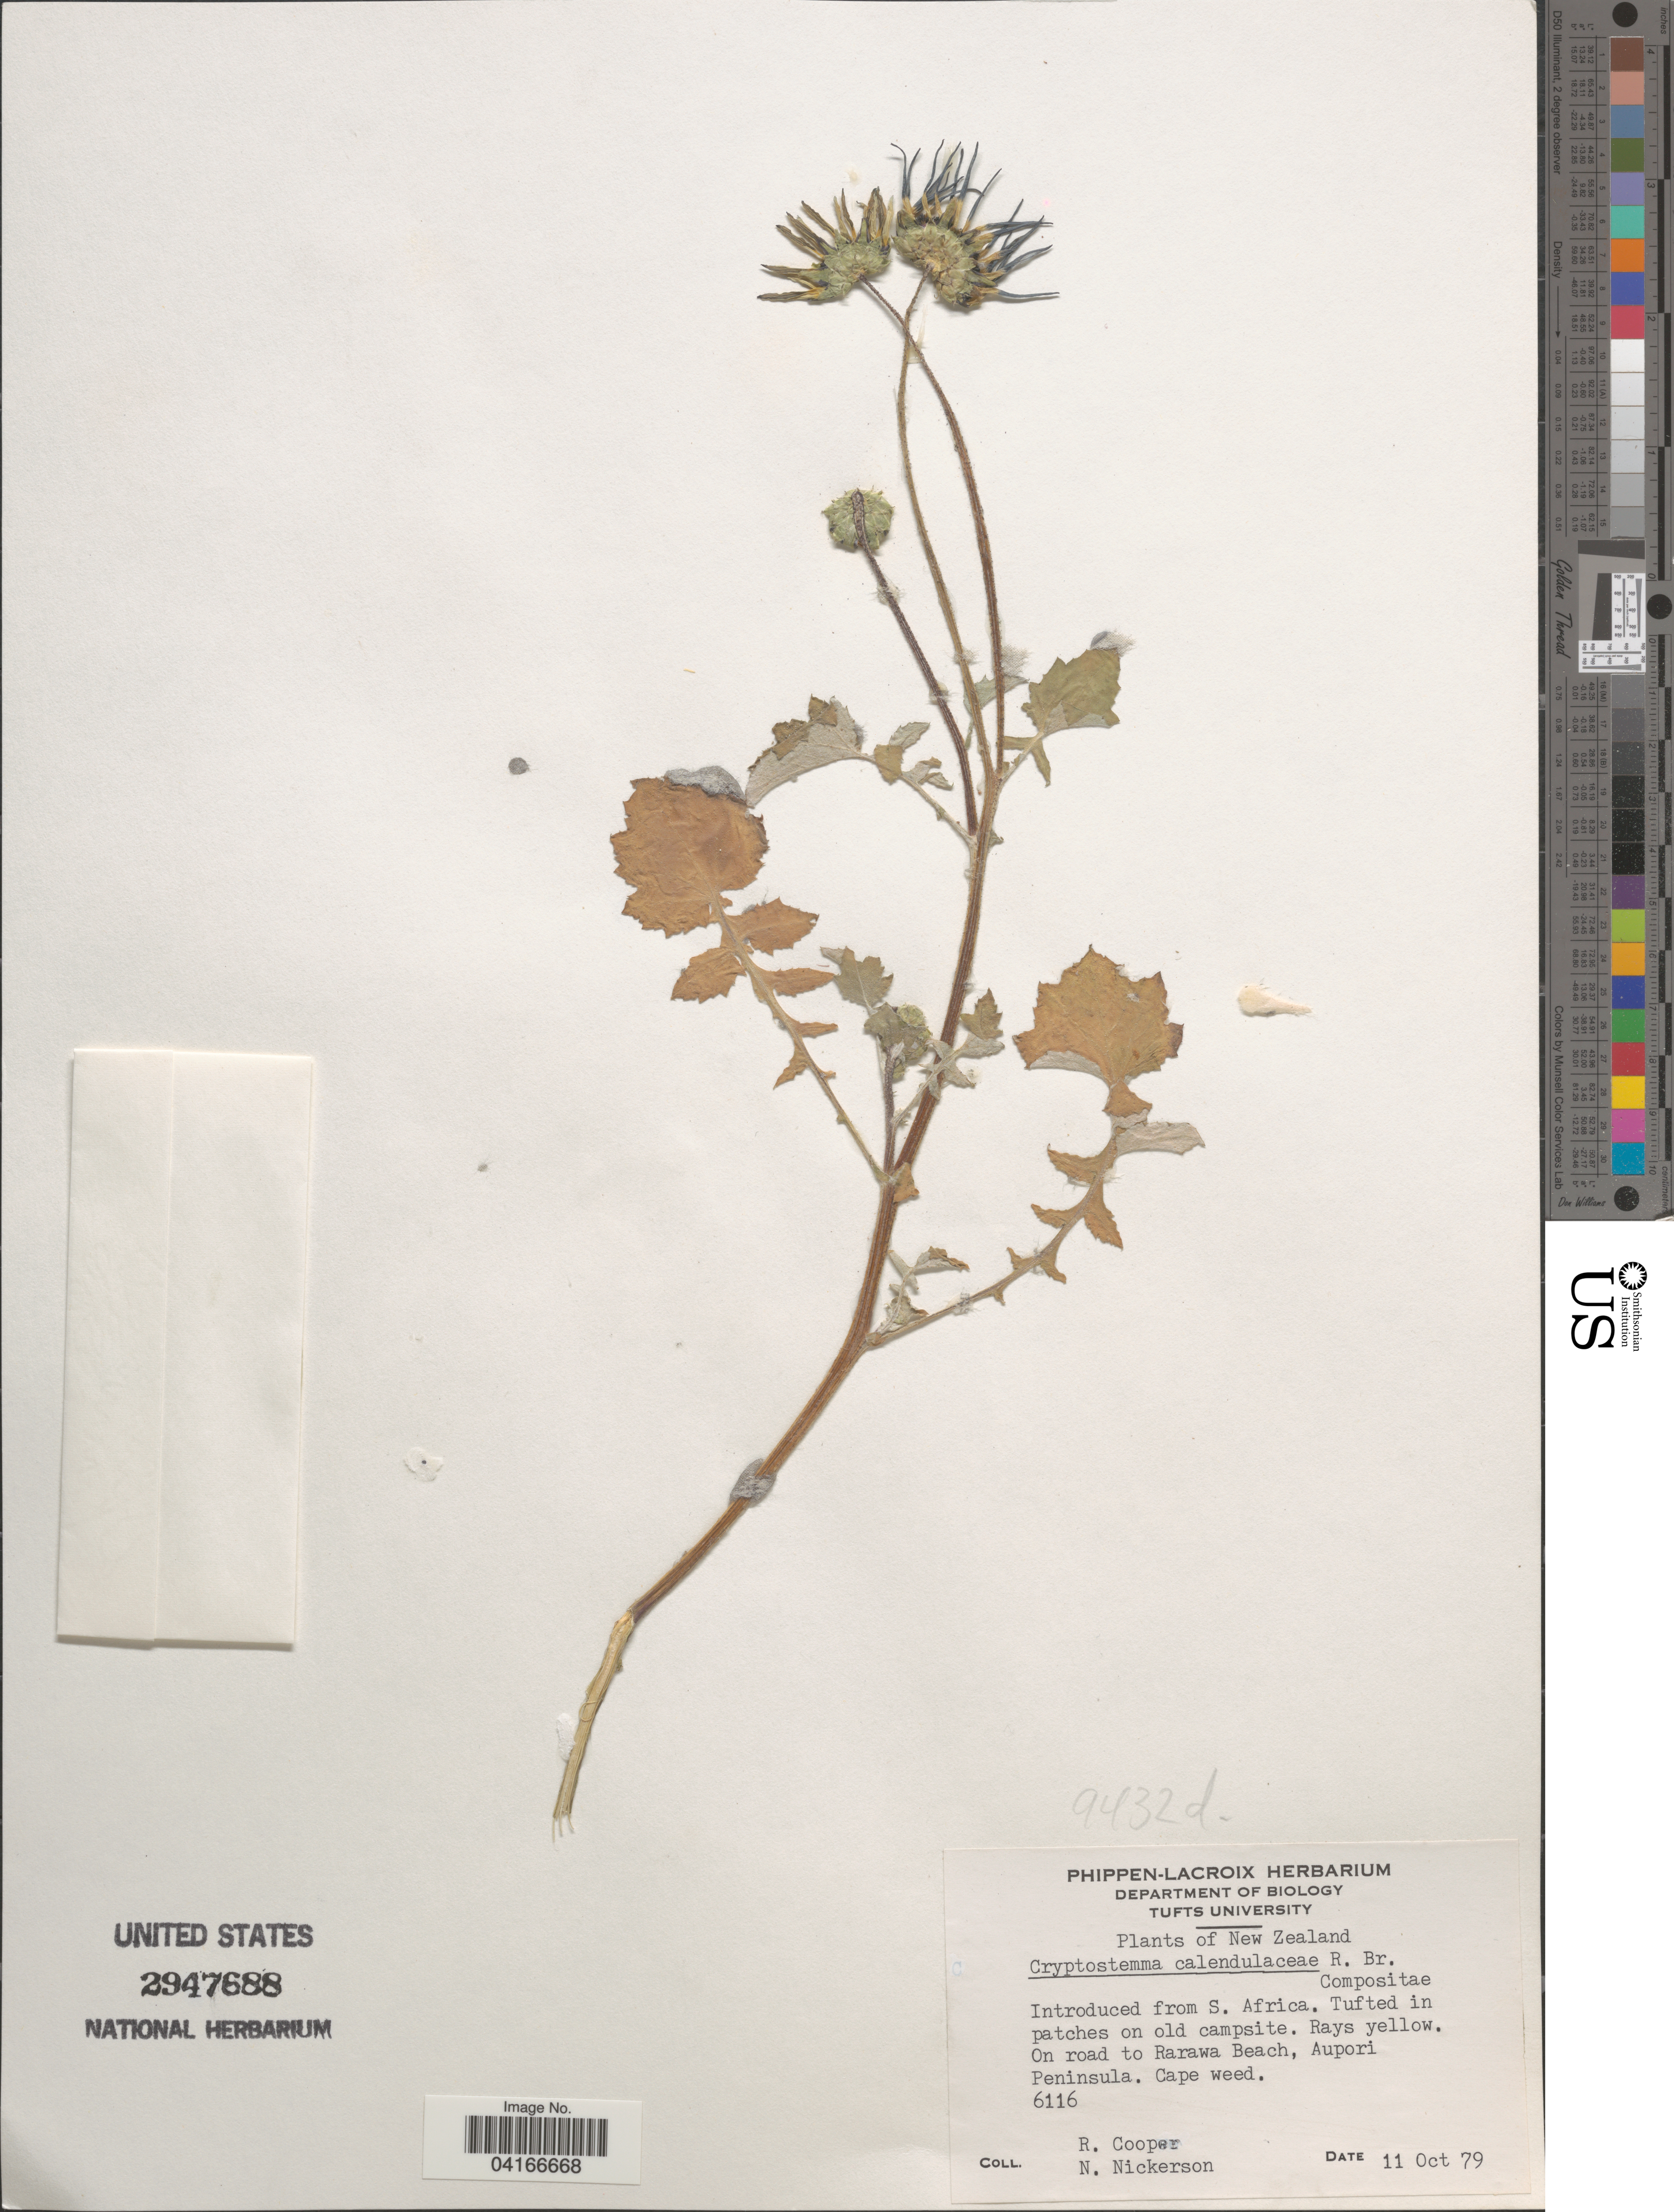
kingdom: Plantae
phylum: Tracheophyta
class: Magnoliopsida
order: Asterales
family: Asteraceae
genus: Arctotheca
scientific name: Arctotheca sp.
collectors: R. Cooper & N. Nickerson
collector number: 6116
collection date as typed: Transcribed d/m/y: 11/10/79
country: New Zealand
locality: On road to Rarawa Beach, Aupori Peninsula.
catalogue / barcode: US 2947688